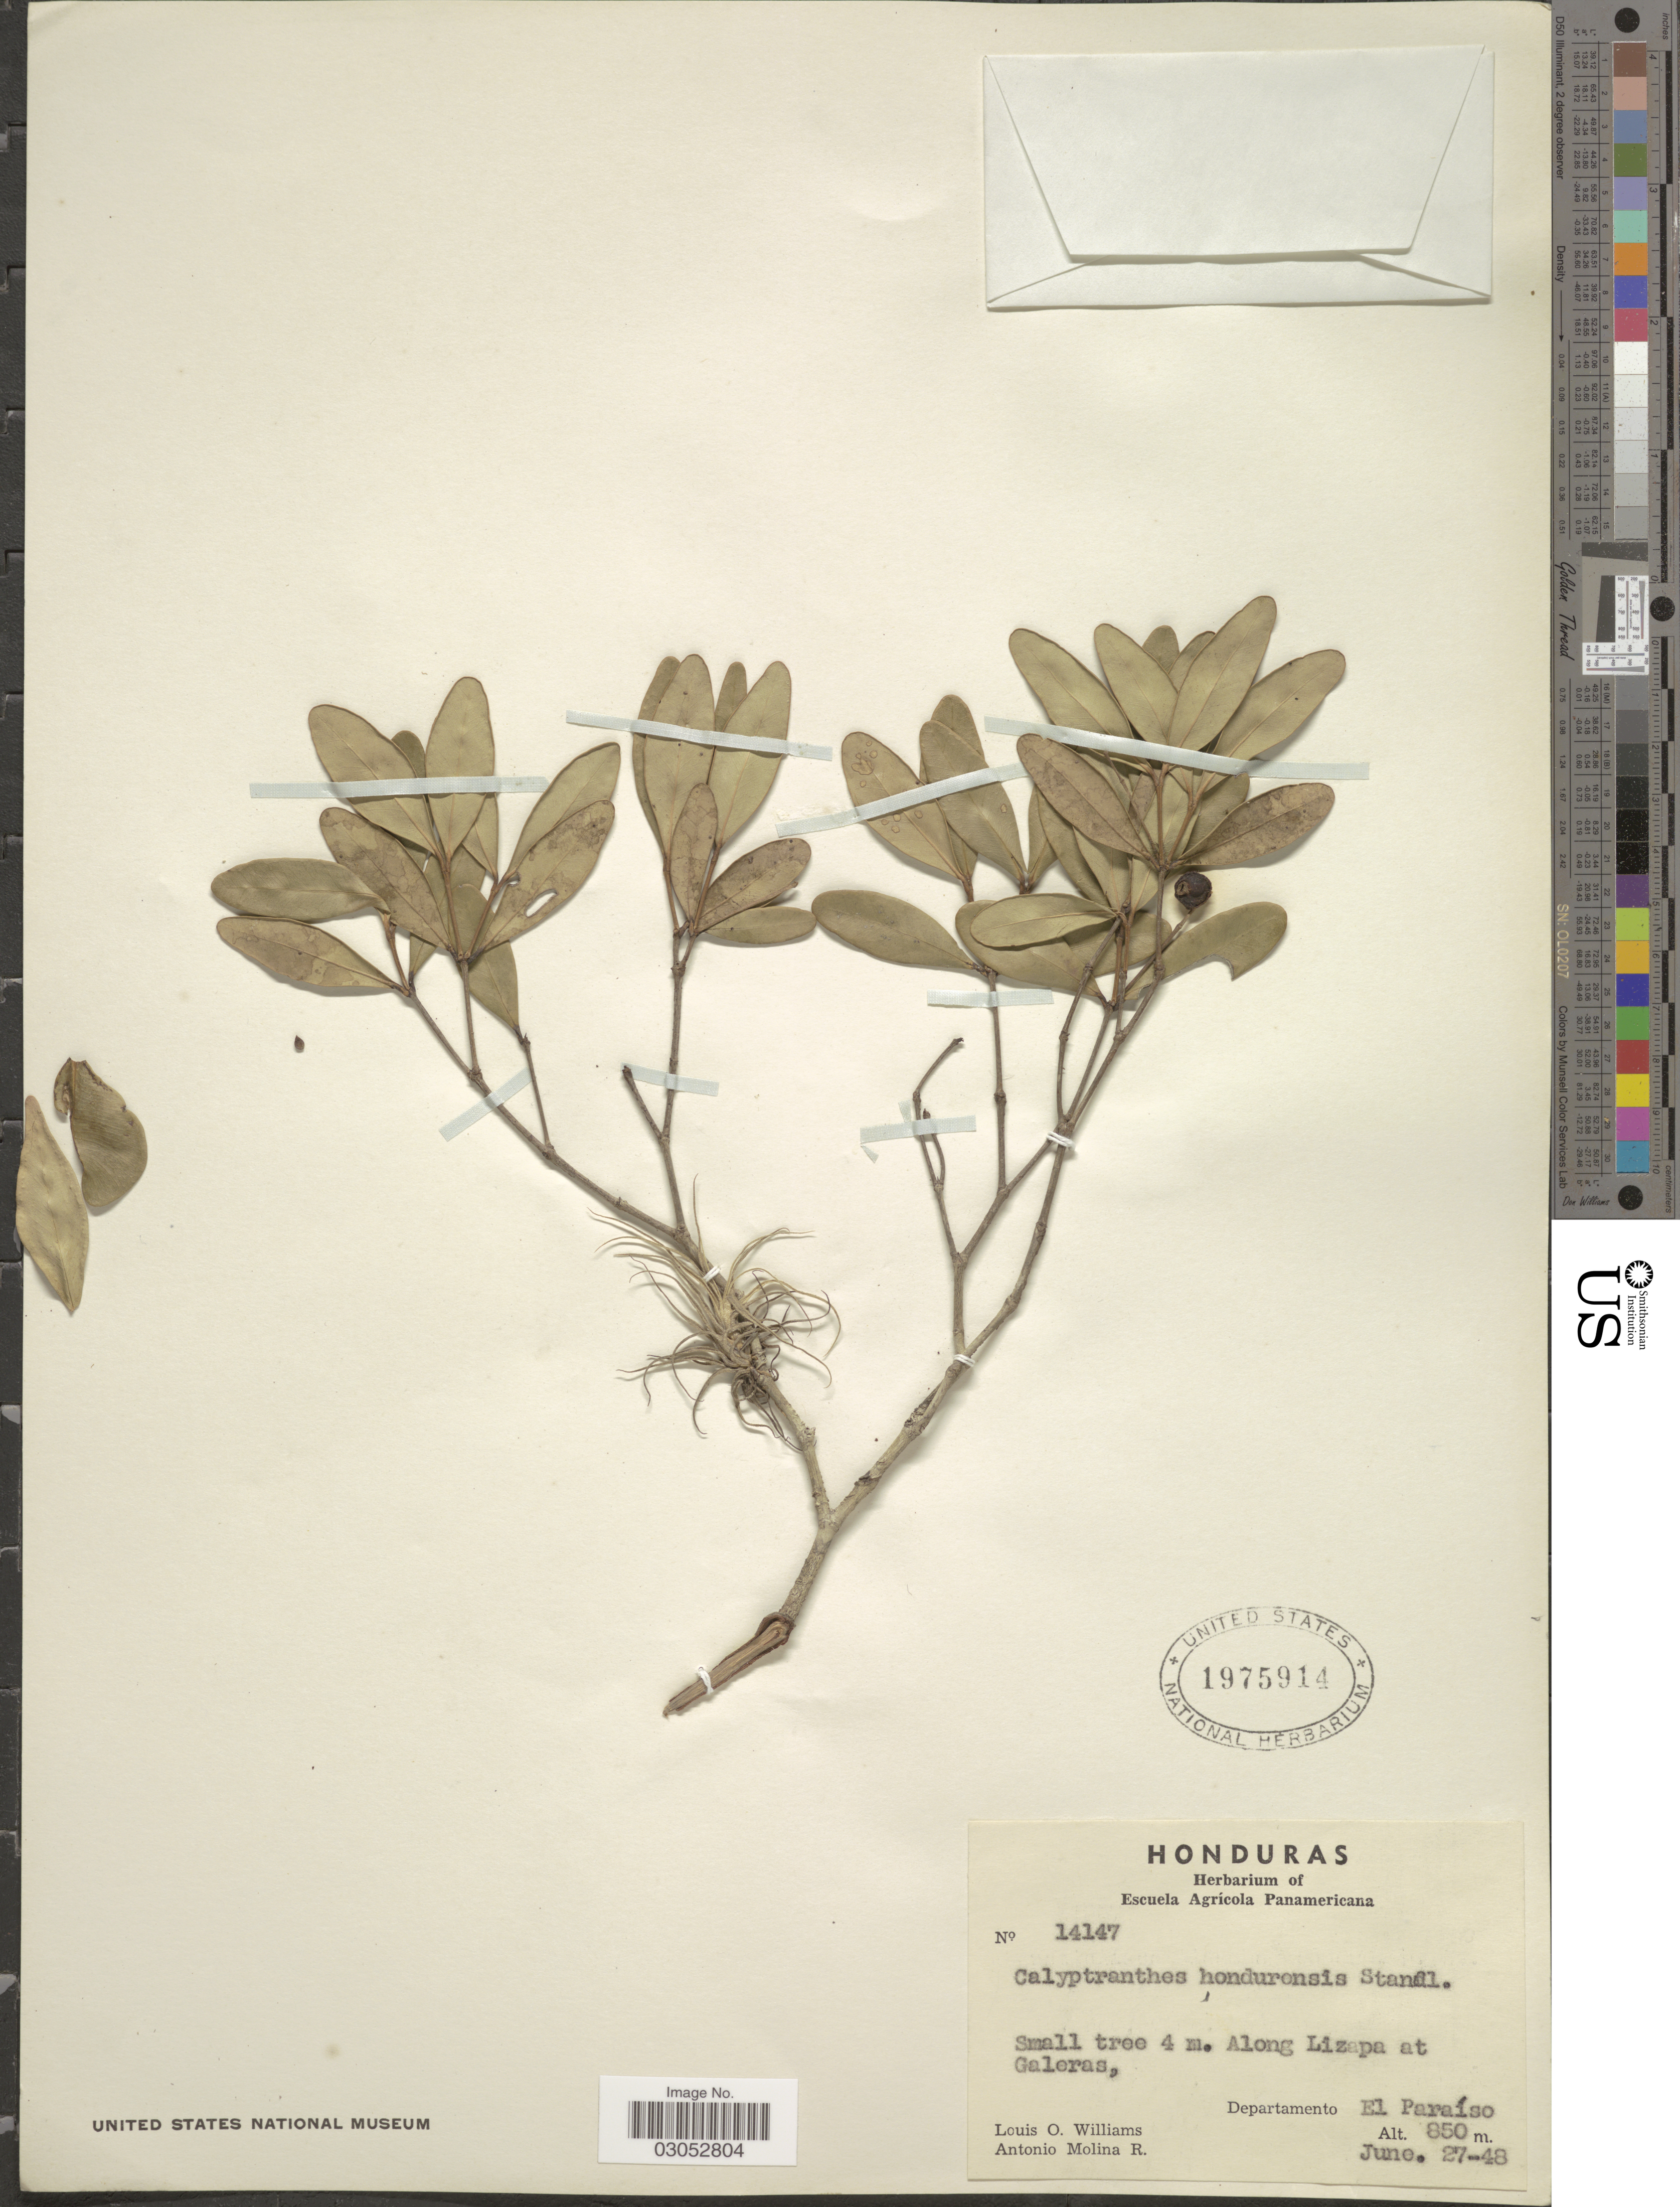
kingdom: Plantae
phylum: Tracheophyta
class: Magnoliopsida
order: Myrtales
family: Myrtaceae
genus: Myrcia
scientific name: Myrcia hondurensis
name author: (Standl.) A.R. Lourenço & Sánchez-Cháv.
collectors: L. O. Williams & A. Molina R.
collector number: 14147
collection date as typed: Transcribed d/m/y: 27/6/48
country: Honduras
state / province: El Paraíso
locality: Along Lizapa at Galeras, Departamento El Paraíso.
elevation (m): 850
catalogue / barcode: US 1975914